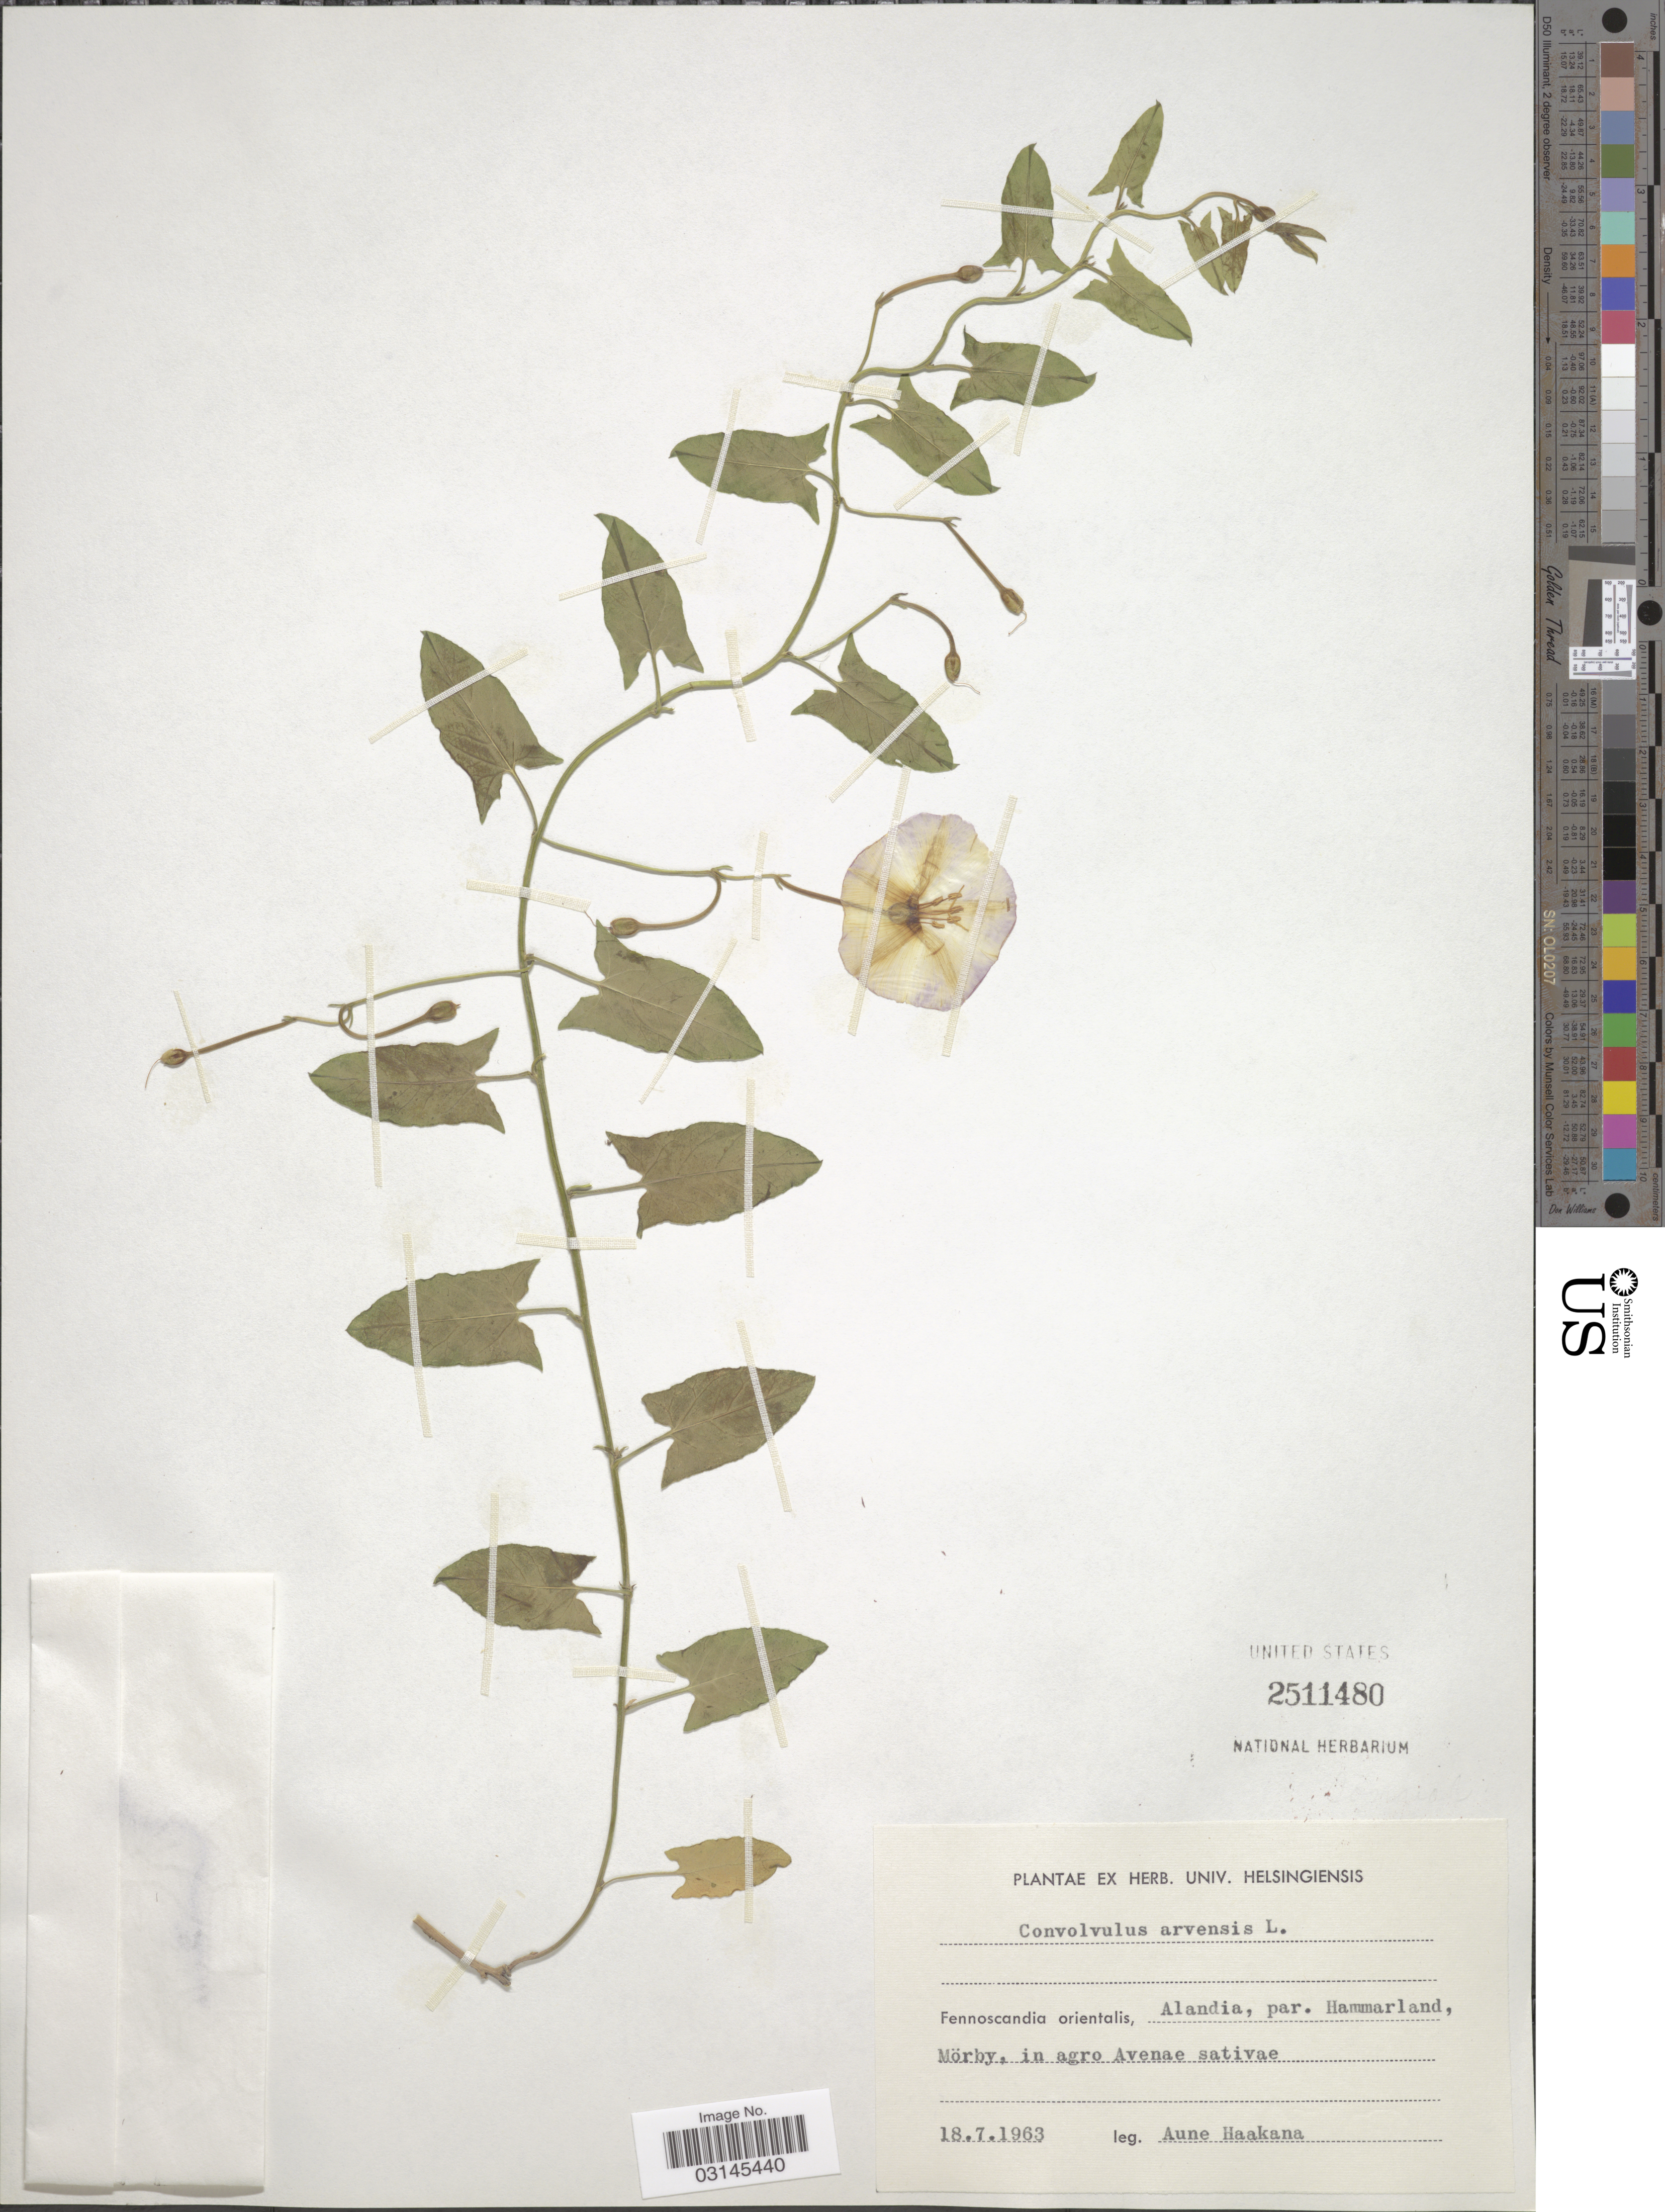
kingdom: Plantae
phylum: Tracheophyta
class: Magnoliopsida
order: Solanales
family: Convolvulaceae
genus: Convolvulus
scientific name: Convolvulus arvensis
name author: L.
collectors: A. Haakana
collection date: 1963-07-18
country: Finland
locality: Fennoscandia orientalis, Alandia, par. Hammarland, Mörby, in agro Avenae sativae.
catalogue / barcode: US 2511480